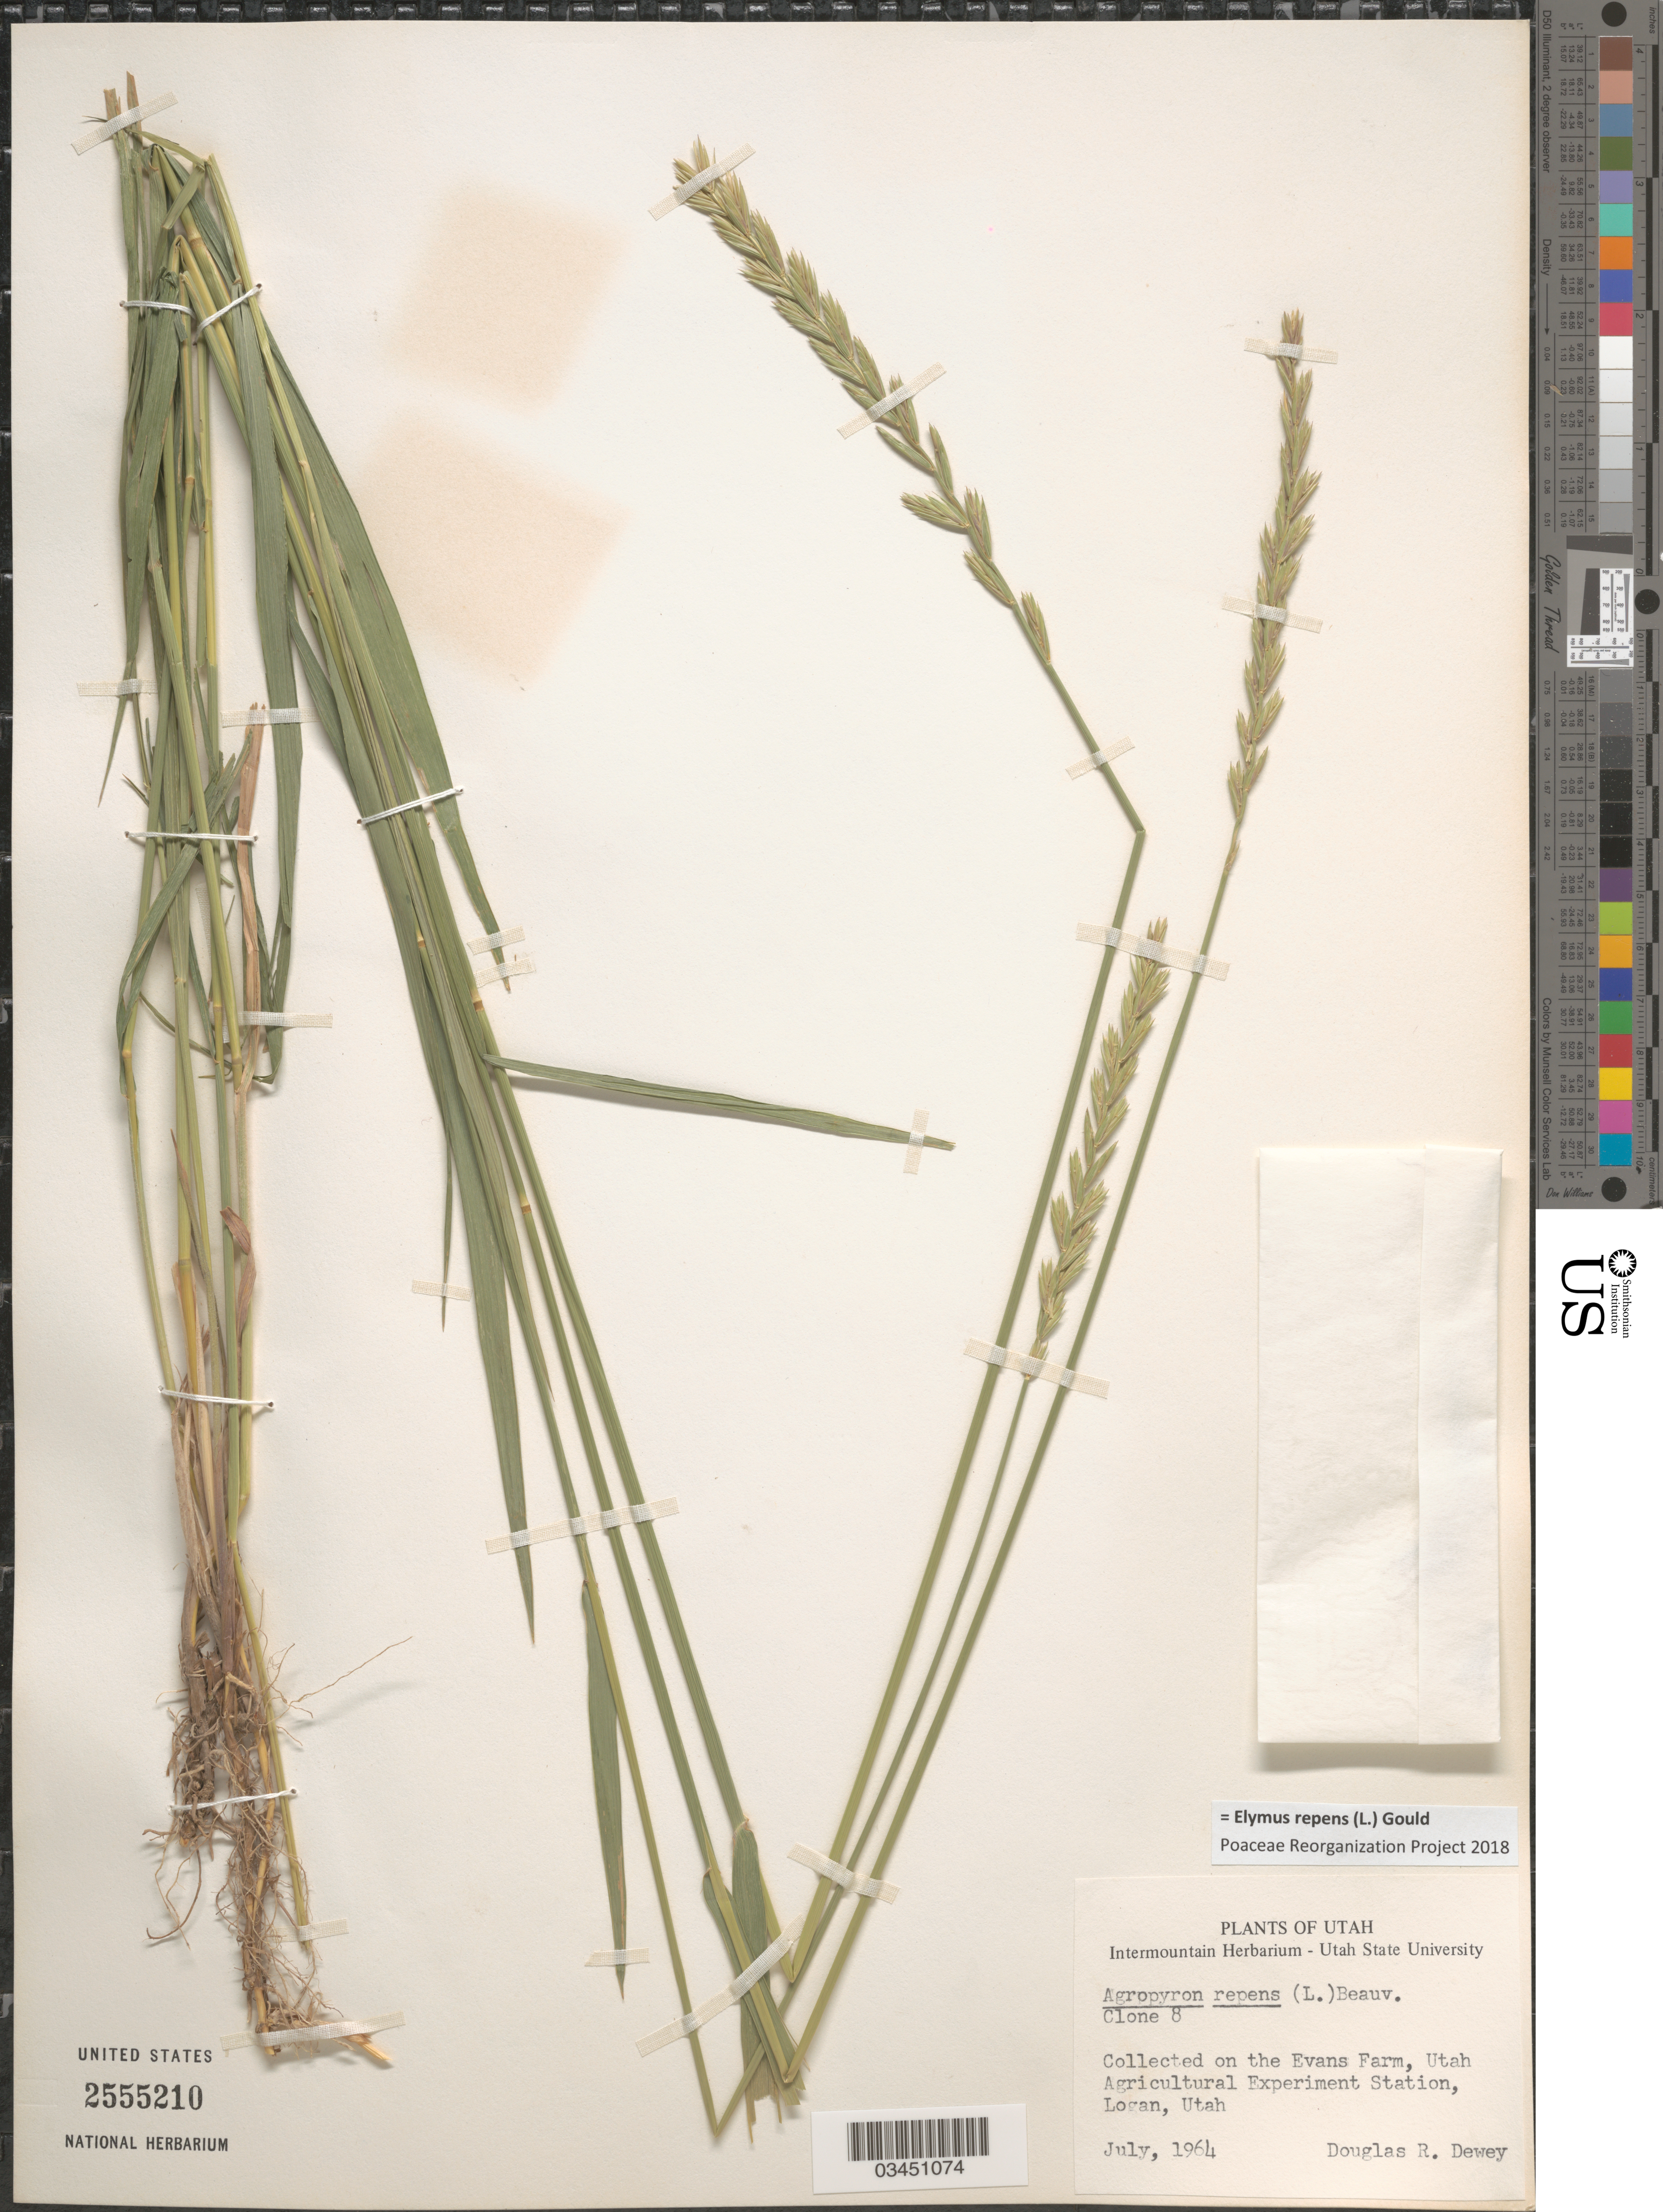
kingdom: Plantae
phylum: Tracheophyta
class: Liliopsida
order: Poales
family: Poaceae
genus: Elymus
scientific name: Elymus repens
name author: (L.) Gould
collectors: D. Dewey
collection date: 1946-07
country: United States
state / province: Utah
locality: On the Evans Farm, Utah Agricultural Experiment Station, Logan.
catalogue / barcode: US 2555210